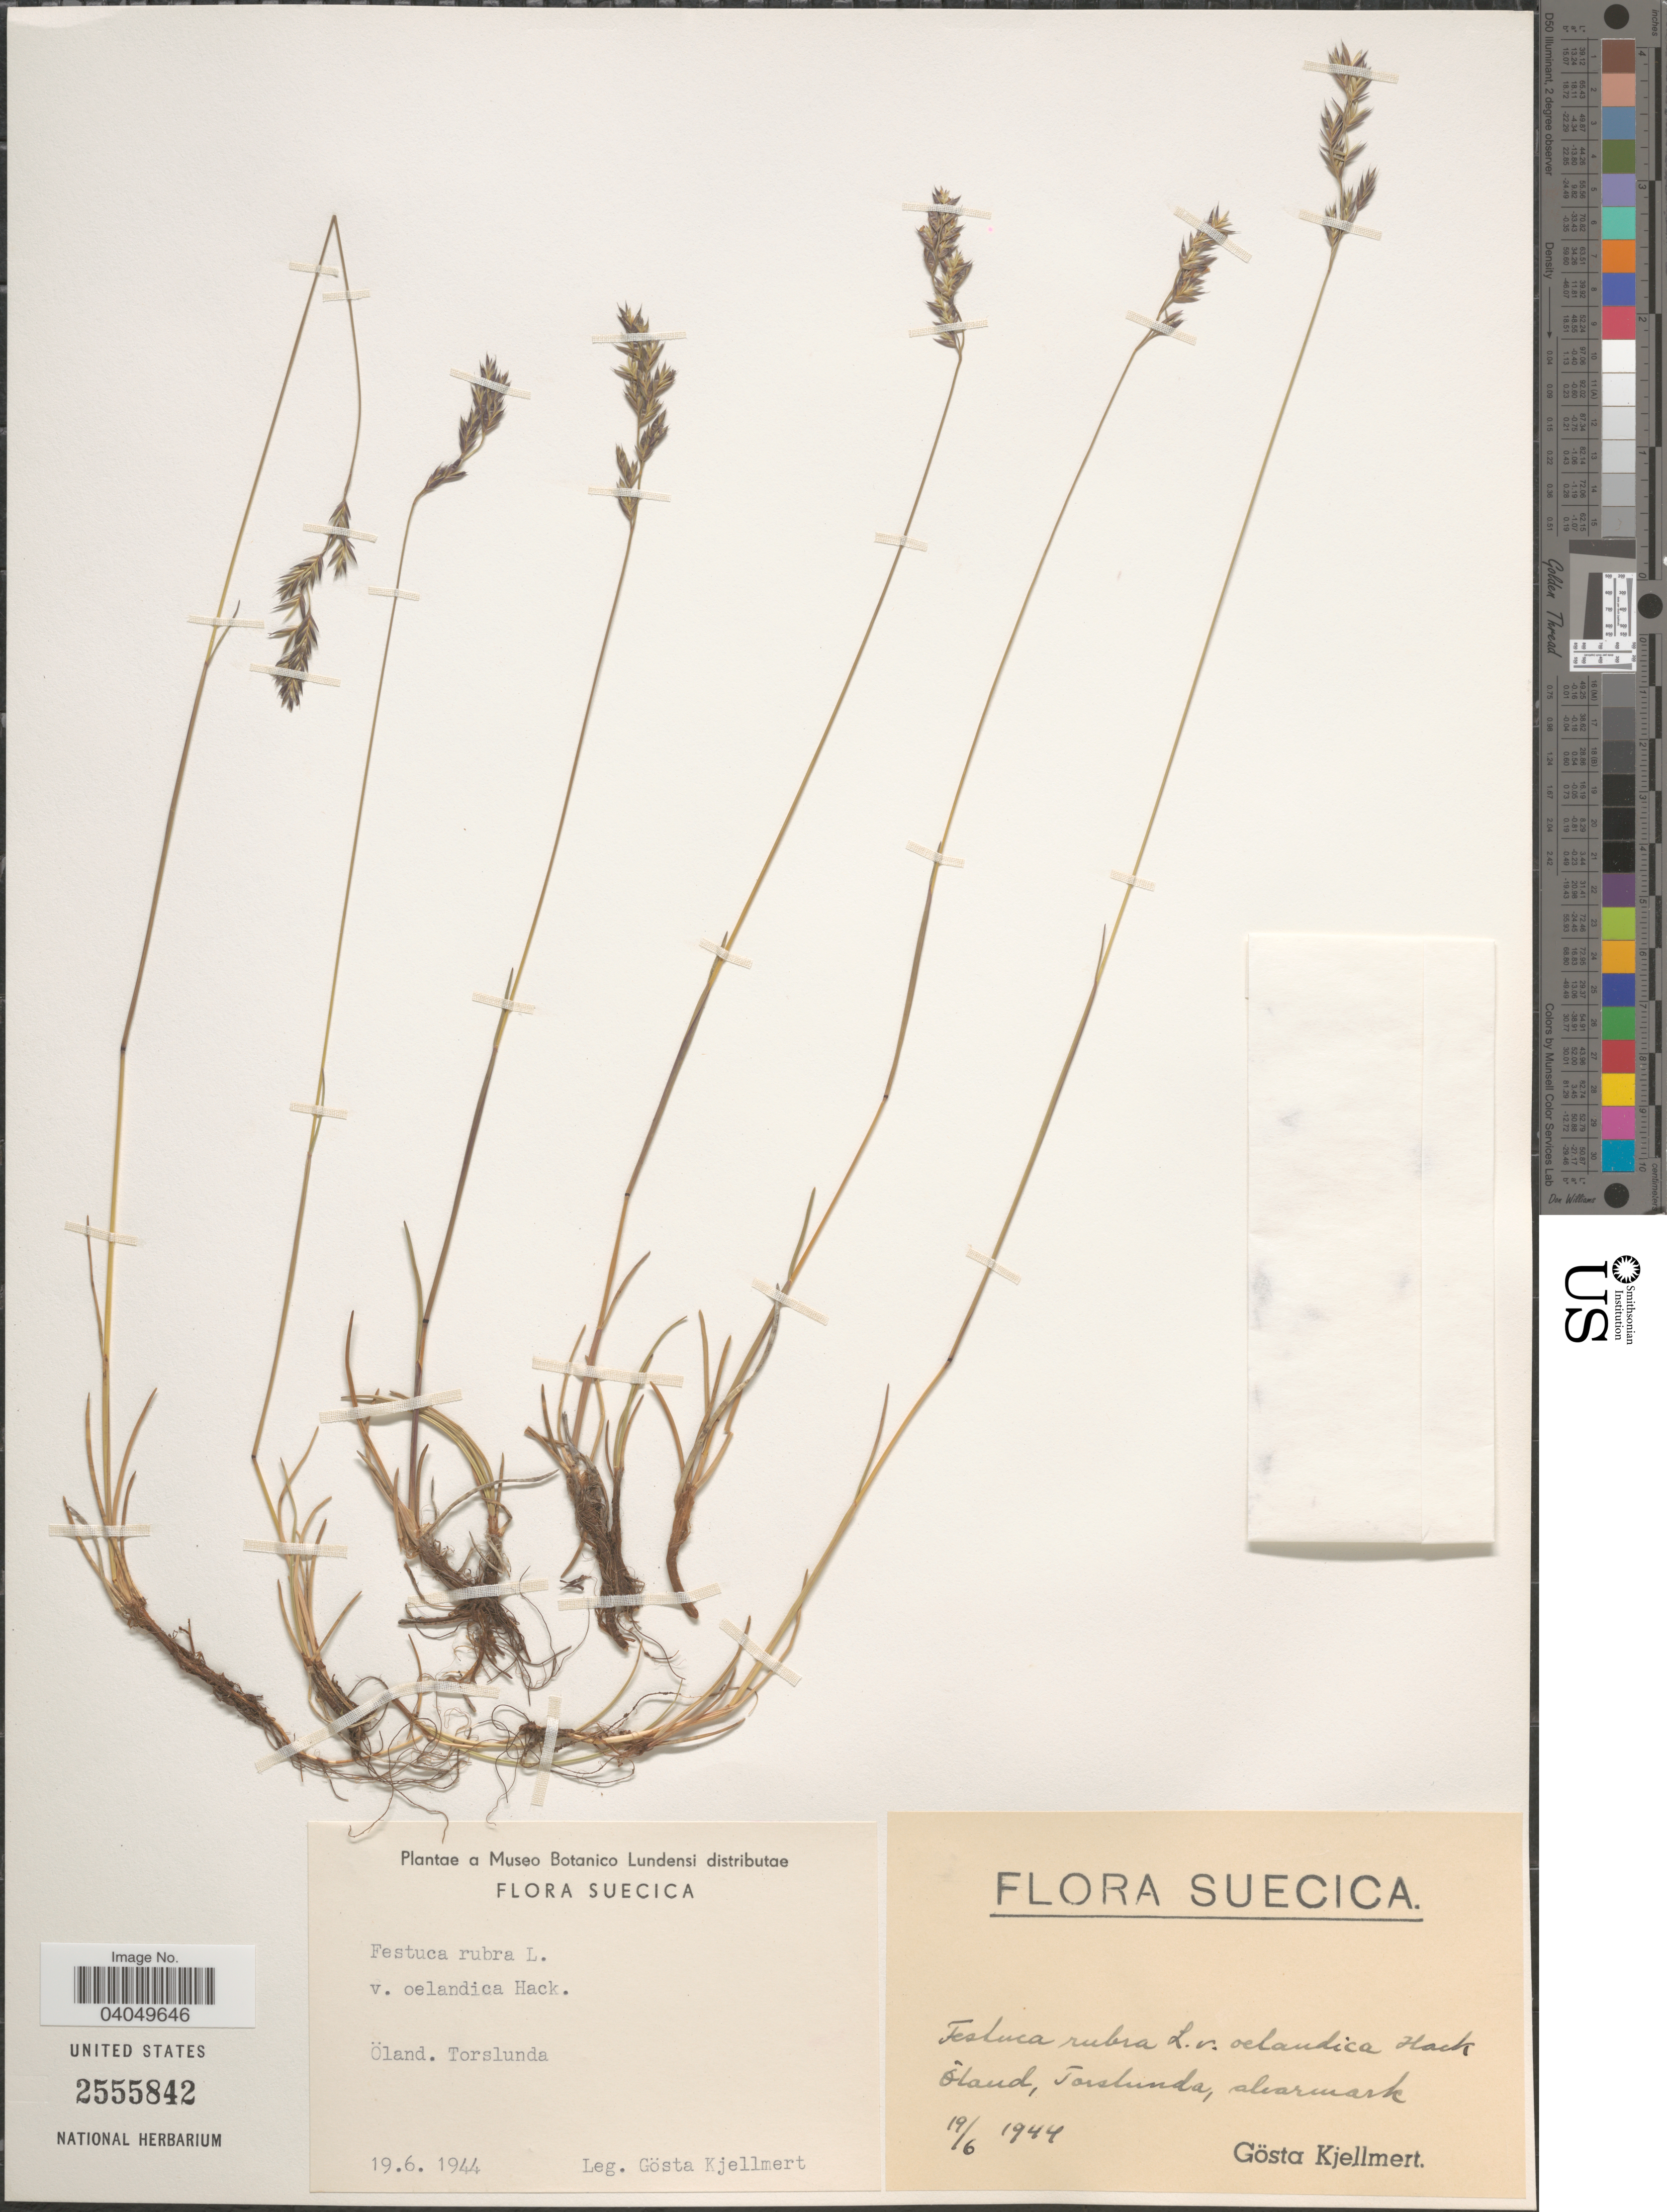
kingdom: Plantae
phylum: Tracheophyta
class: Liliopsida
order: Poales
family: Poaceae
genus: Festuca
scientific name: Festuca oelandica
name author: (Hack.) K. Richt.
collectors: G. Kjellmert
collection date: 1944-06-19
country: Sweden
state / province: Kalmar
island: Oland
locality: Suecica. Öland. Torslunda.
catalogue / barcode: US 2555842